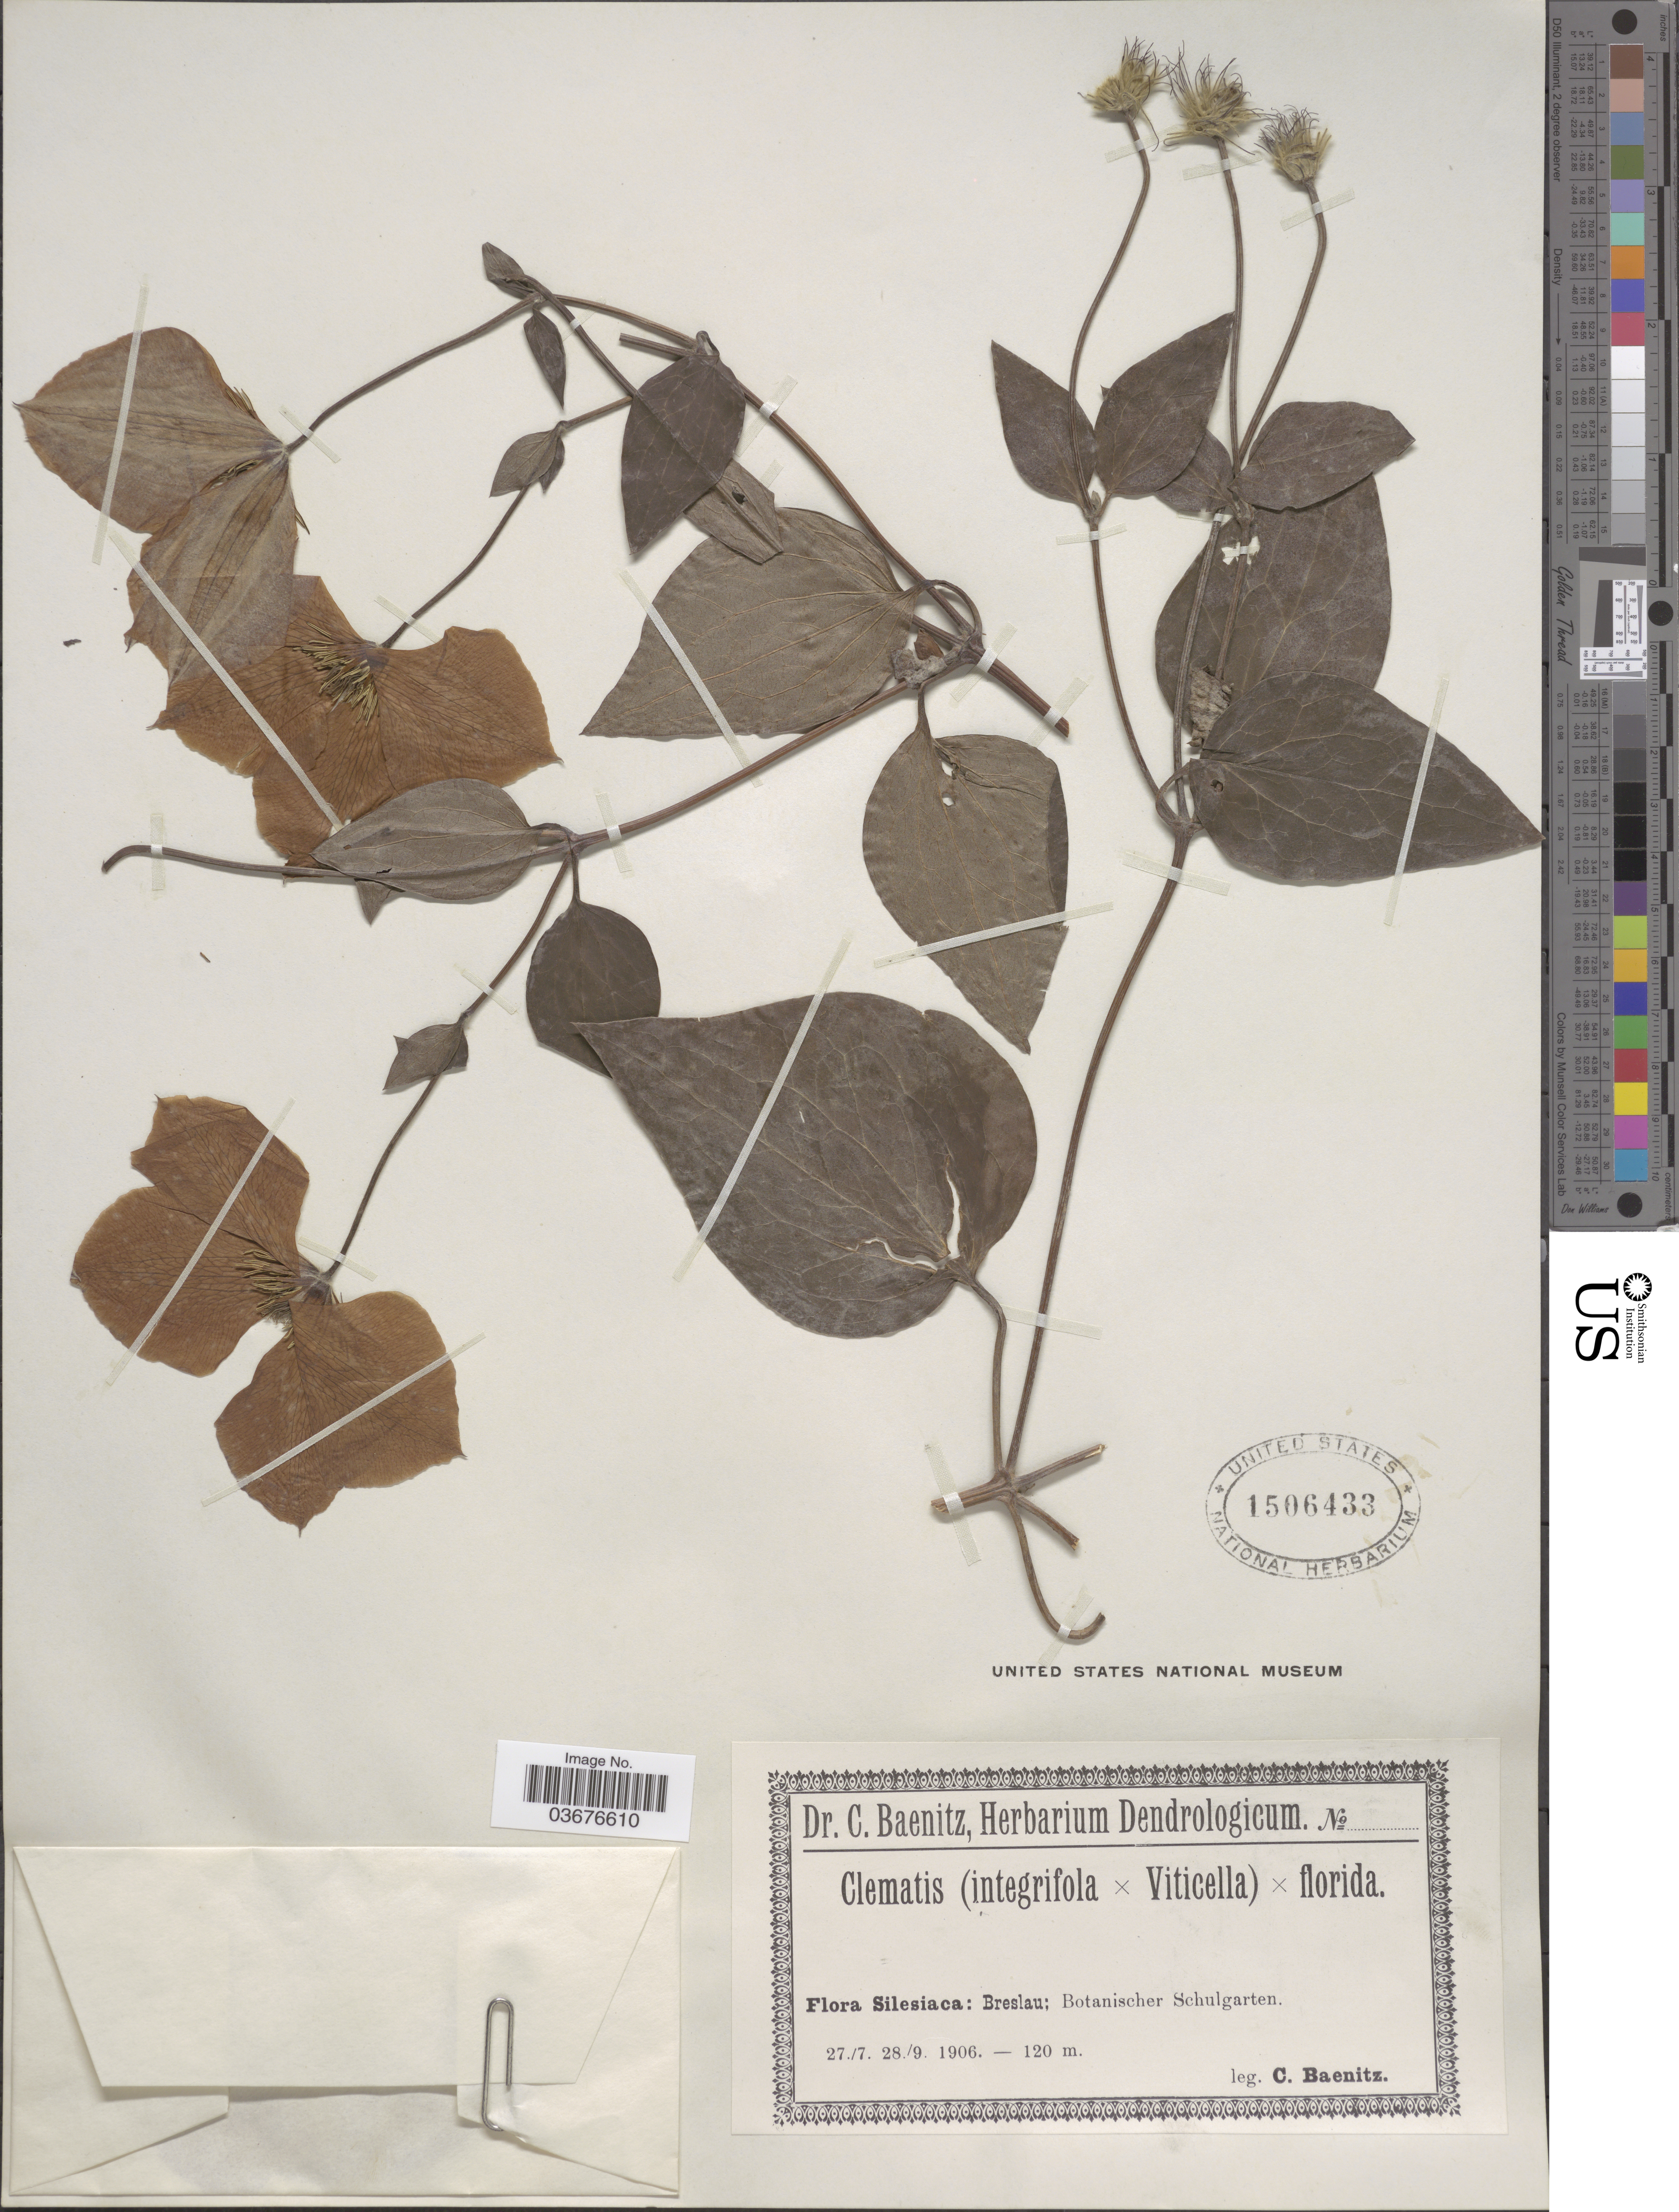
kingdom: Plantae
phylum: Tracheophyta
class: Magnoliopsida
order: Ranunculales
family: Ranunculaceae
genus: Clematis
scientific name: Clematis florida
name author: Thunb.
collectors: C. G. Baenitz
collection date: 1906-07-27/1906-09-28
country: Poland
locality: Silesiaca: Breslau; Botanischer Schulgarten.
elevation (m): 120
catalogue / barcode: US 1506433